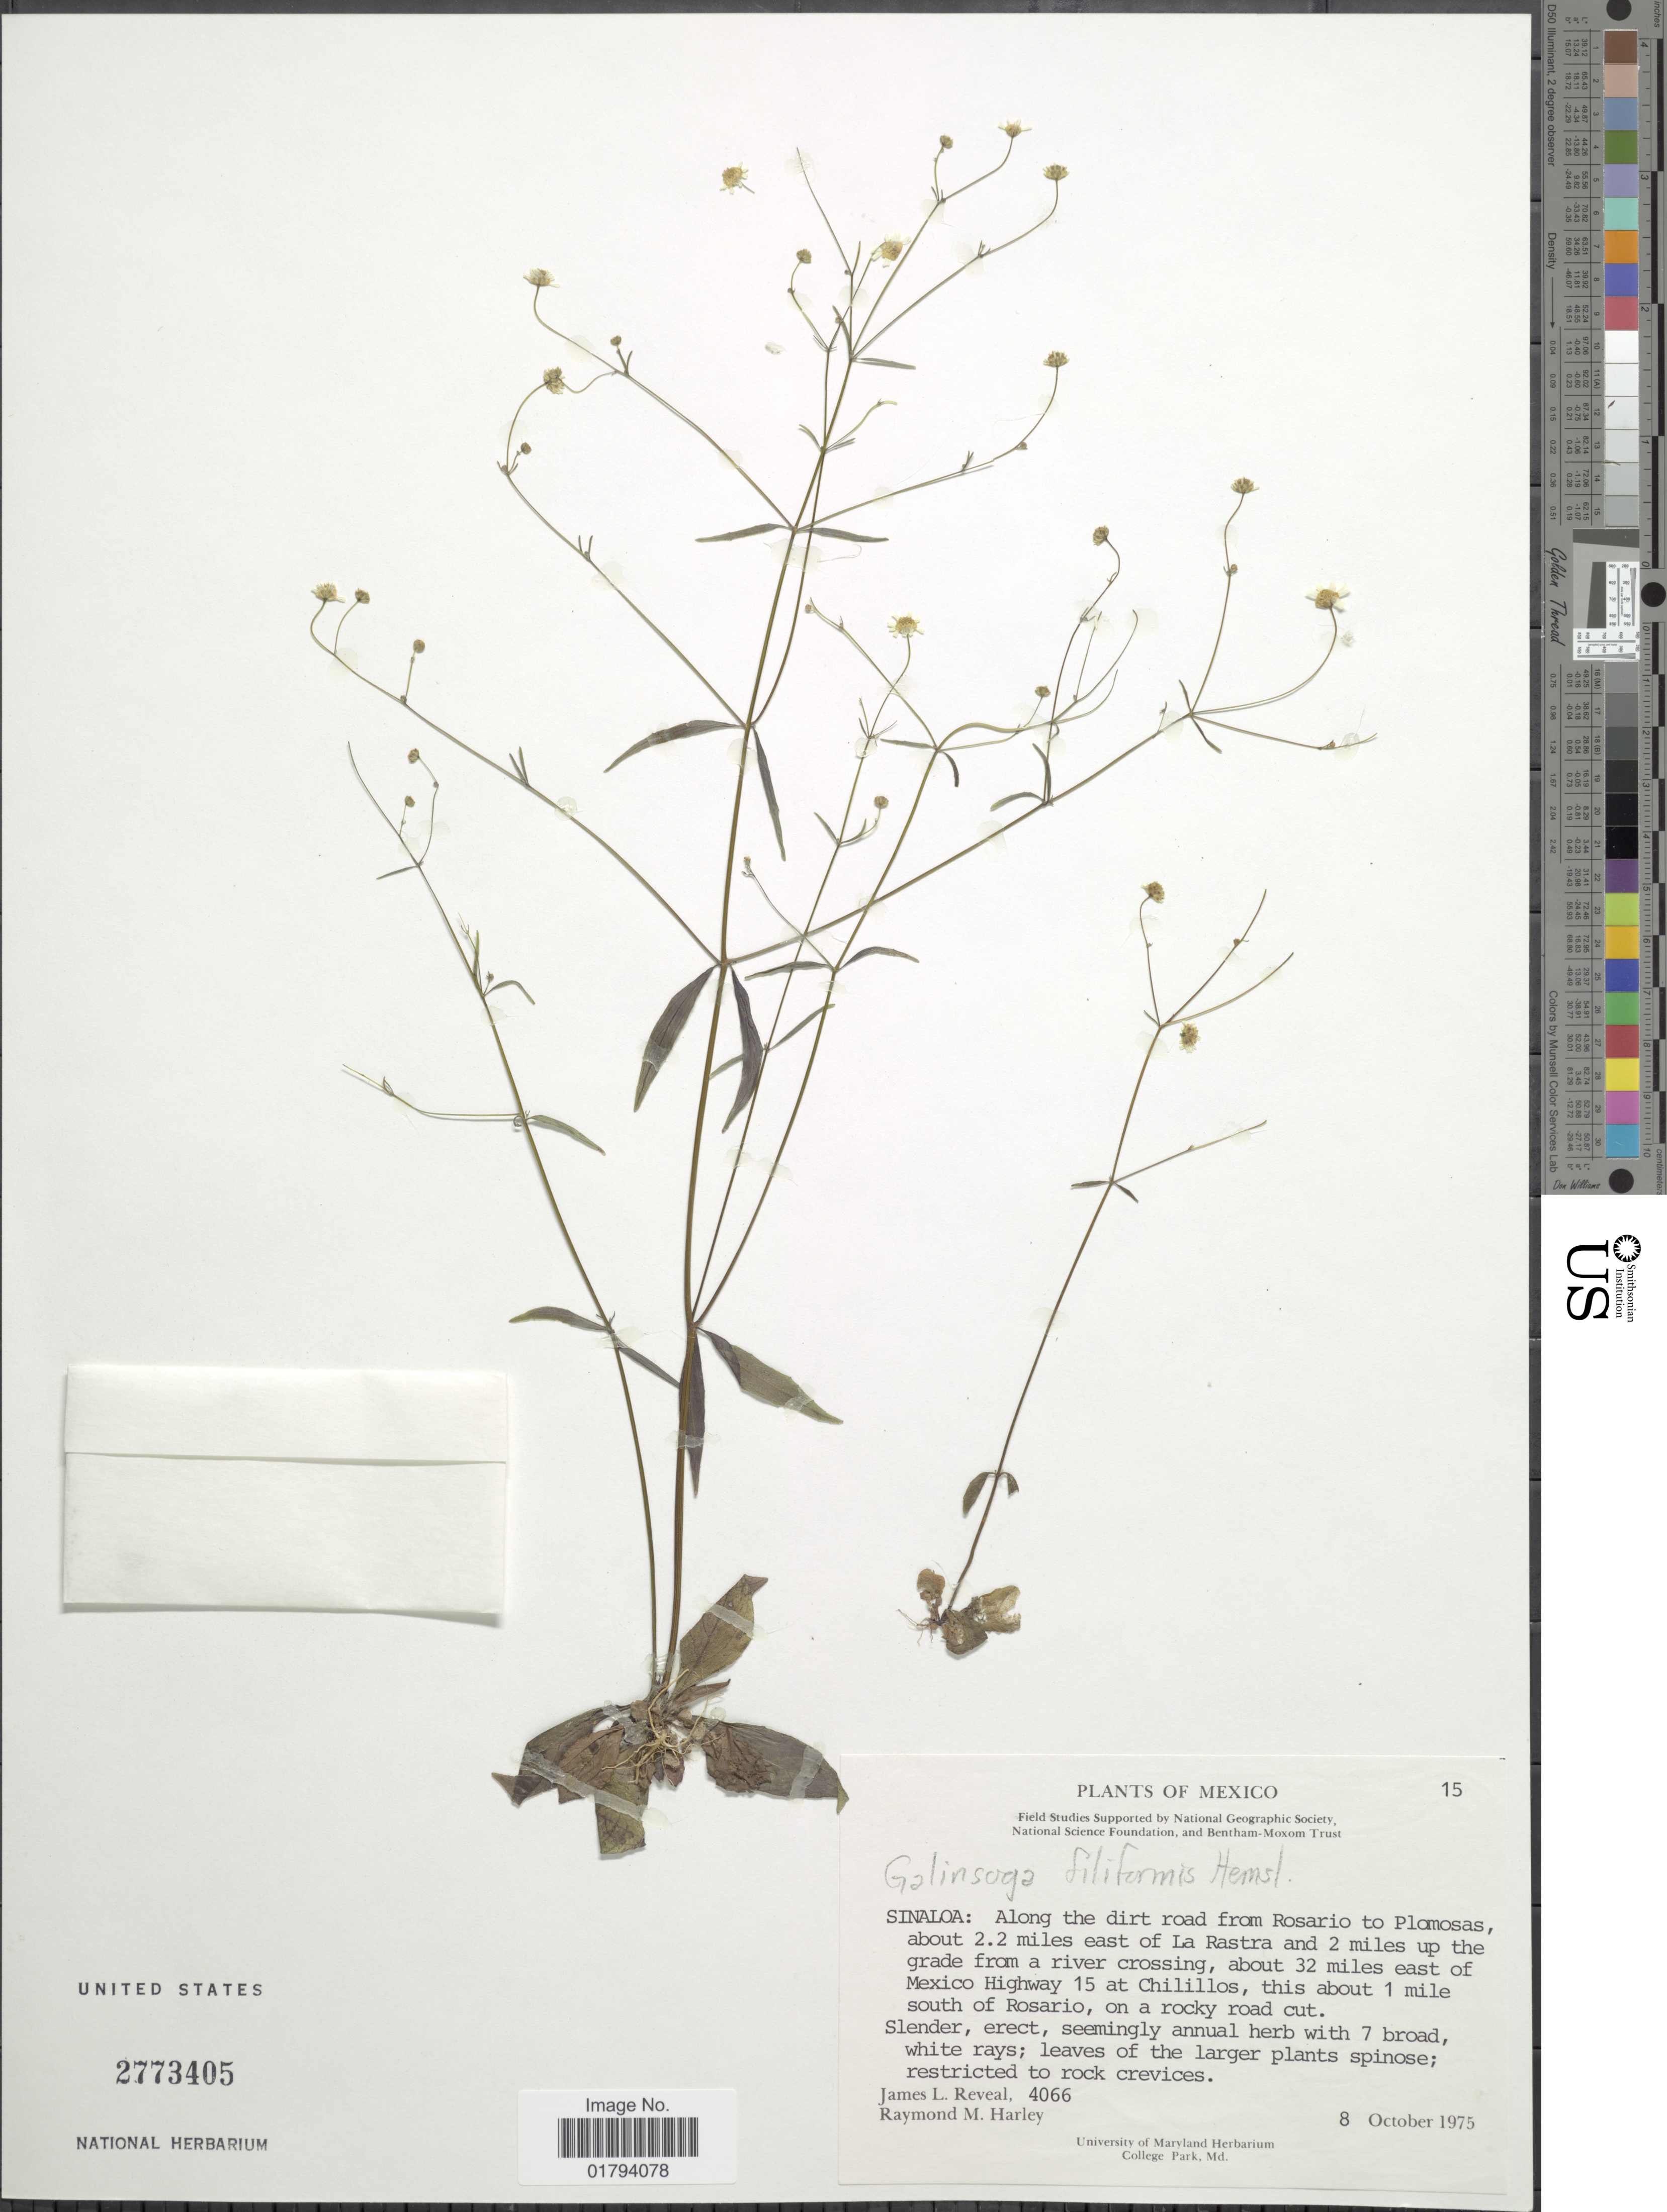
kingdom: Plantae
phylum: Tracheophyta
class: Magnoliopsida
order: Asterales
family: Asteraceae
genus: Galinsoga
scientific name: Galinsoga filiformis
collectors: J. L. Reveal & R. M. Harley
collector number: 4066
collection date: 1975-10-08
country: Mexico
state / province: Sinaloa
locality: Along the dirt road from Rosario to Plamosas, about 2.2 miles east of La Rastra and 2 miles up the grade from a river crossing, about 32 miles east of Mexico Highway 15 at Chilillos, this about 1 mile south of Rosario, on a rocky road cut.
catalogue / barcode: US 2773405